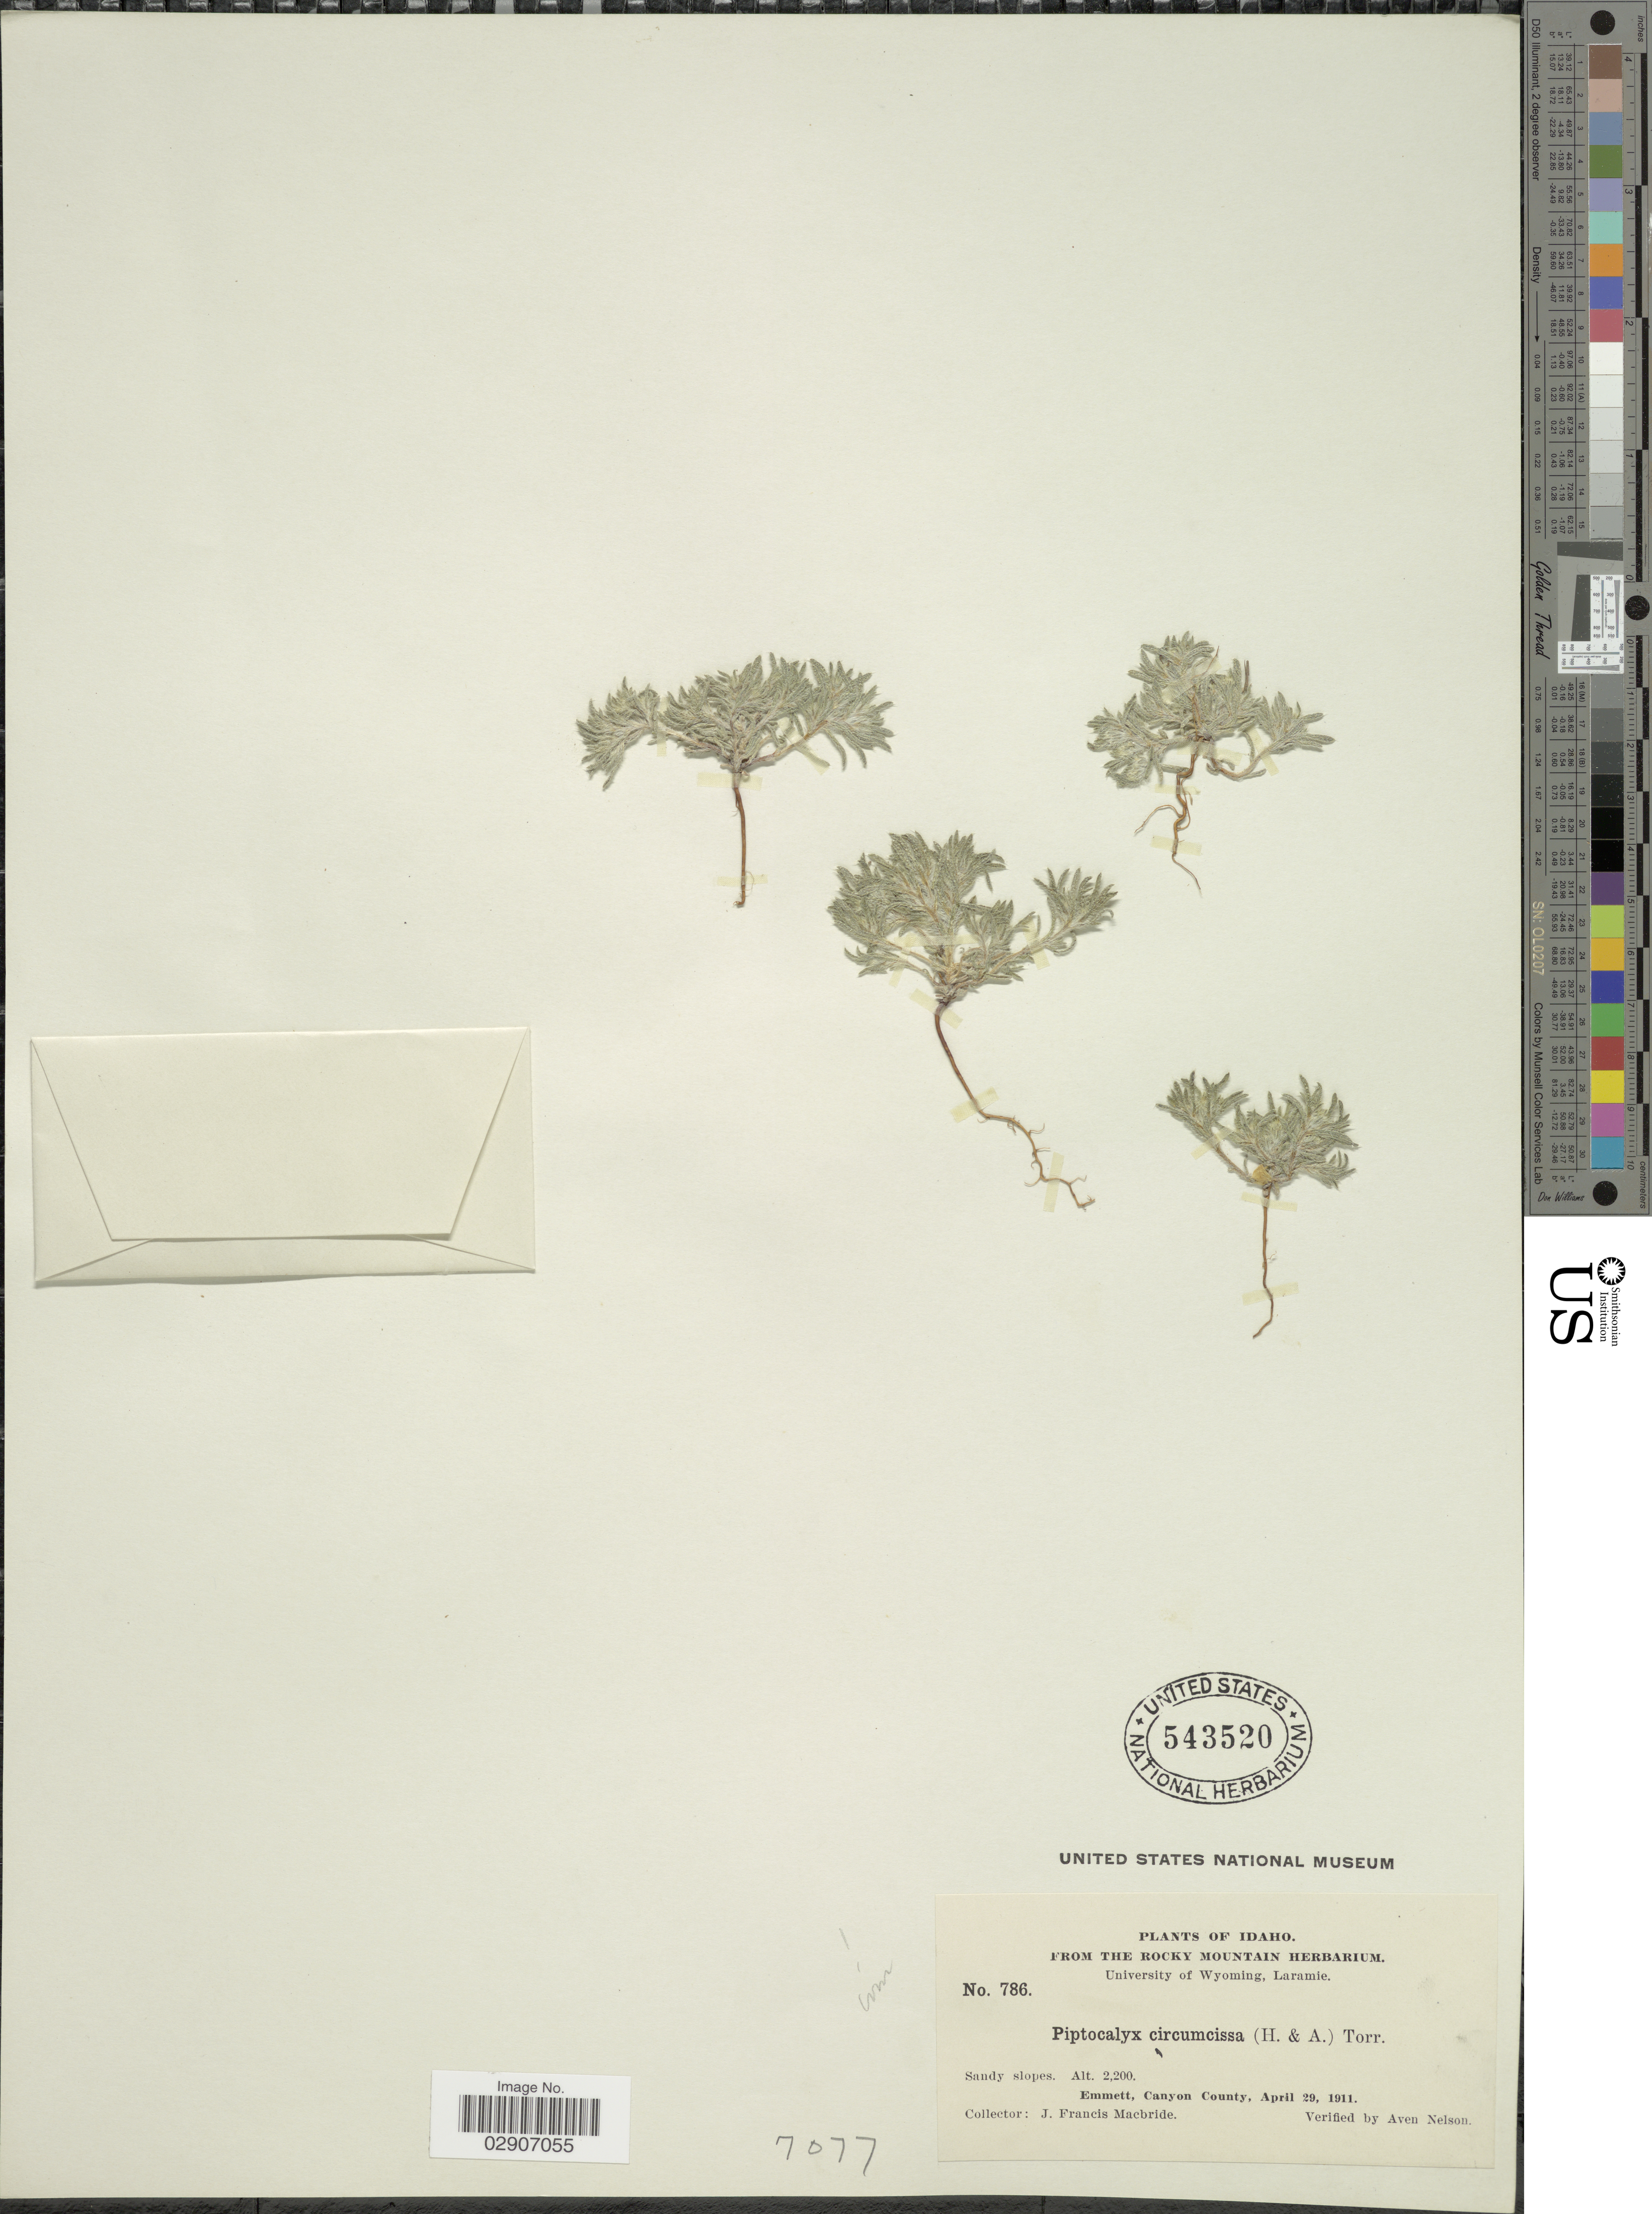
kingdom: Plantae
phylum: Tracheophyta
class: Magnoliopsida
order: Boraginales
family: Boraginaceae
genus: Cryptantha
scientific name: Cryptantha circumscissa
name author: (Hook. & Arn.) I.M. Johnst.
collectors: J. F. Macbride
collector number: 786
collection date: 1911-04-29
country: United States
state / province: Idaho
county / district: Canyon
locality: Emmett.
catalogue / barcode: US 543520